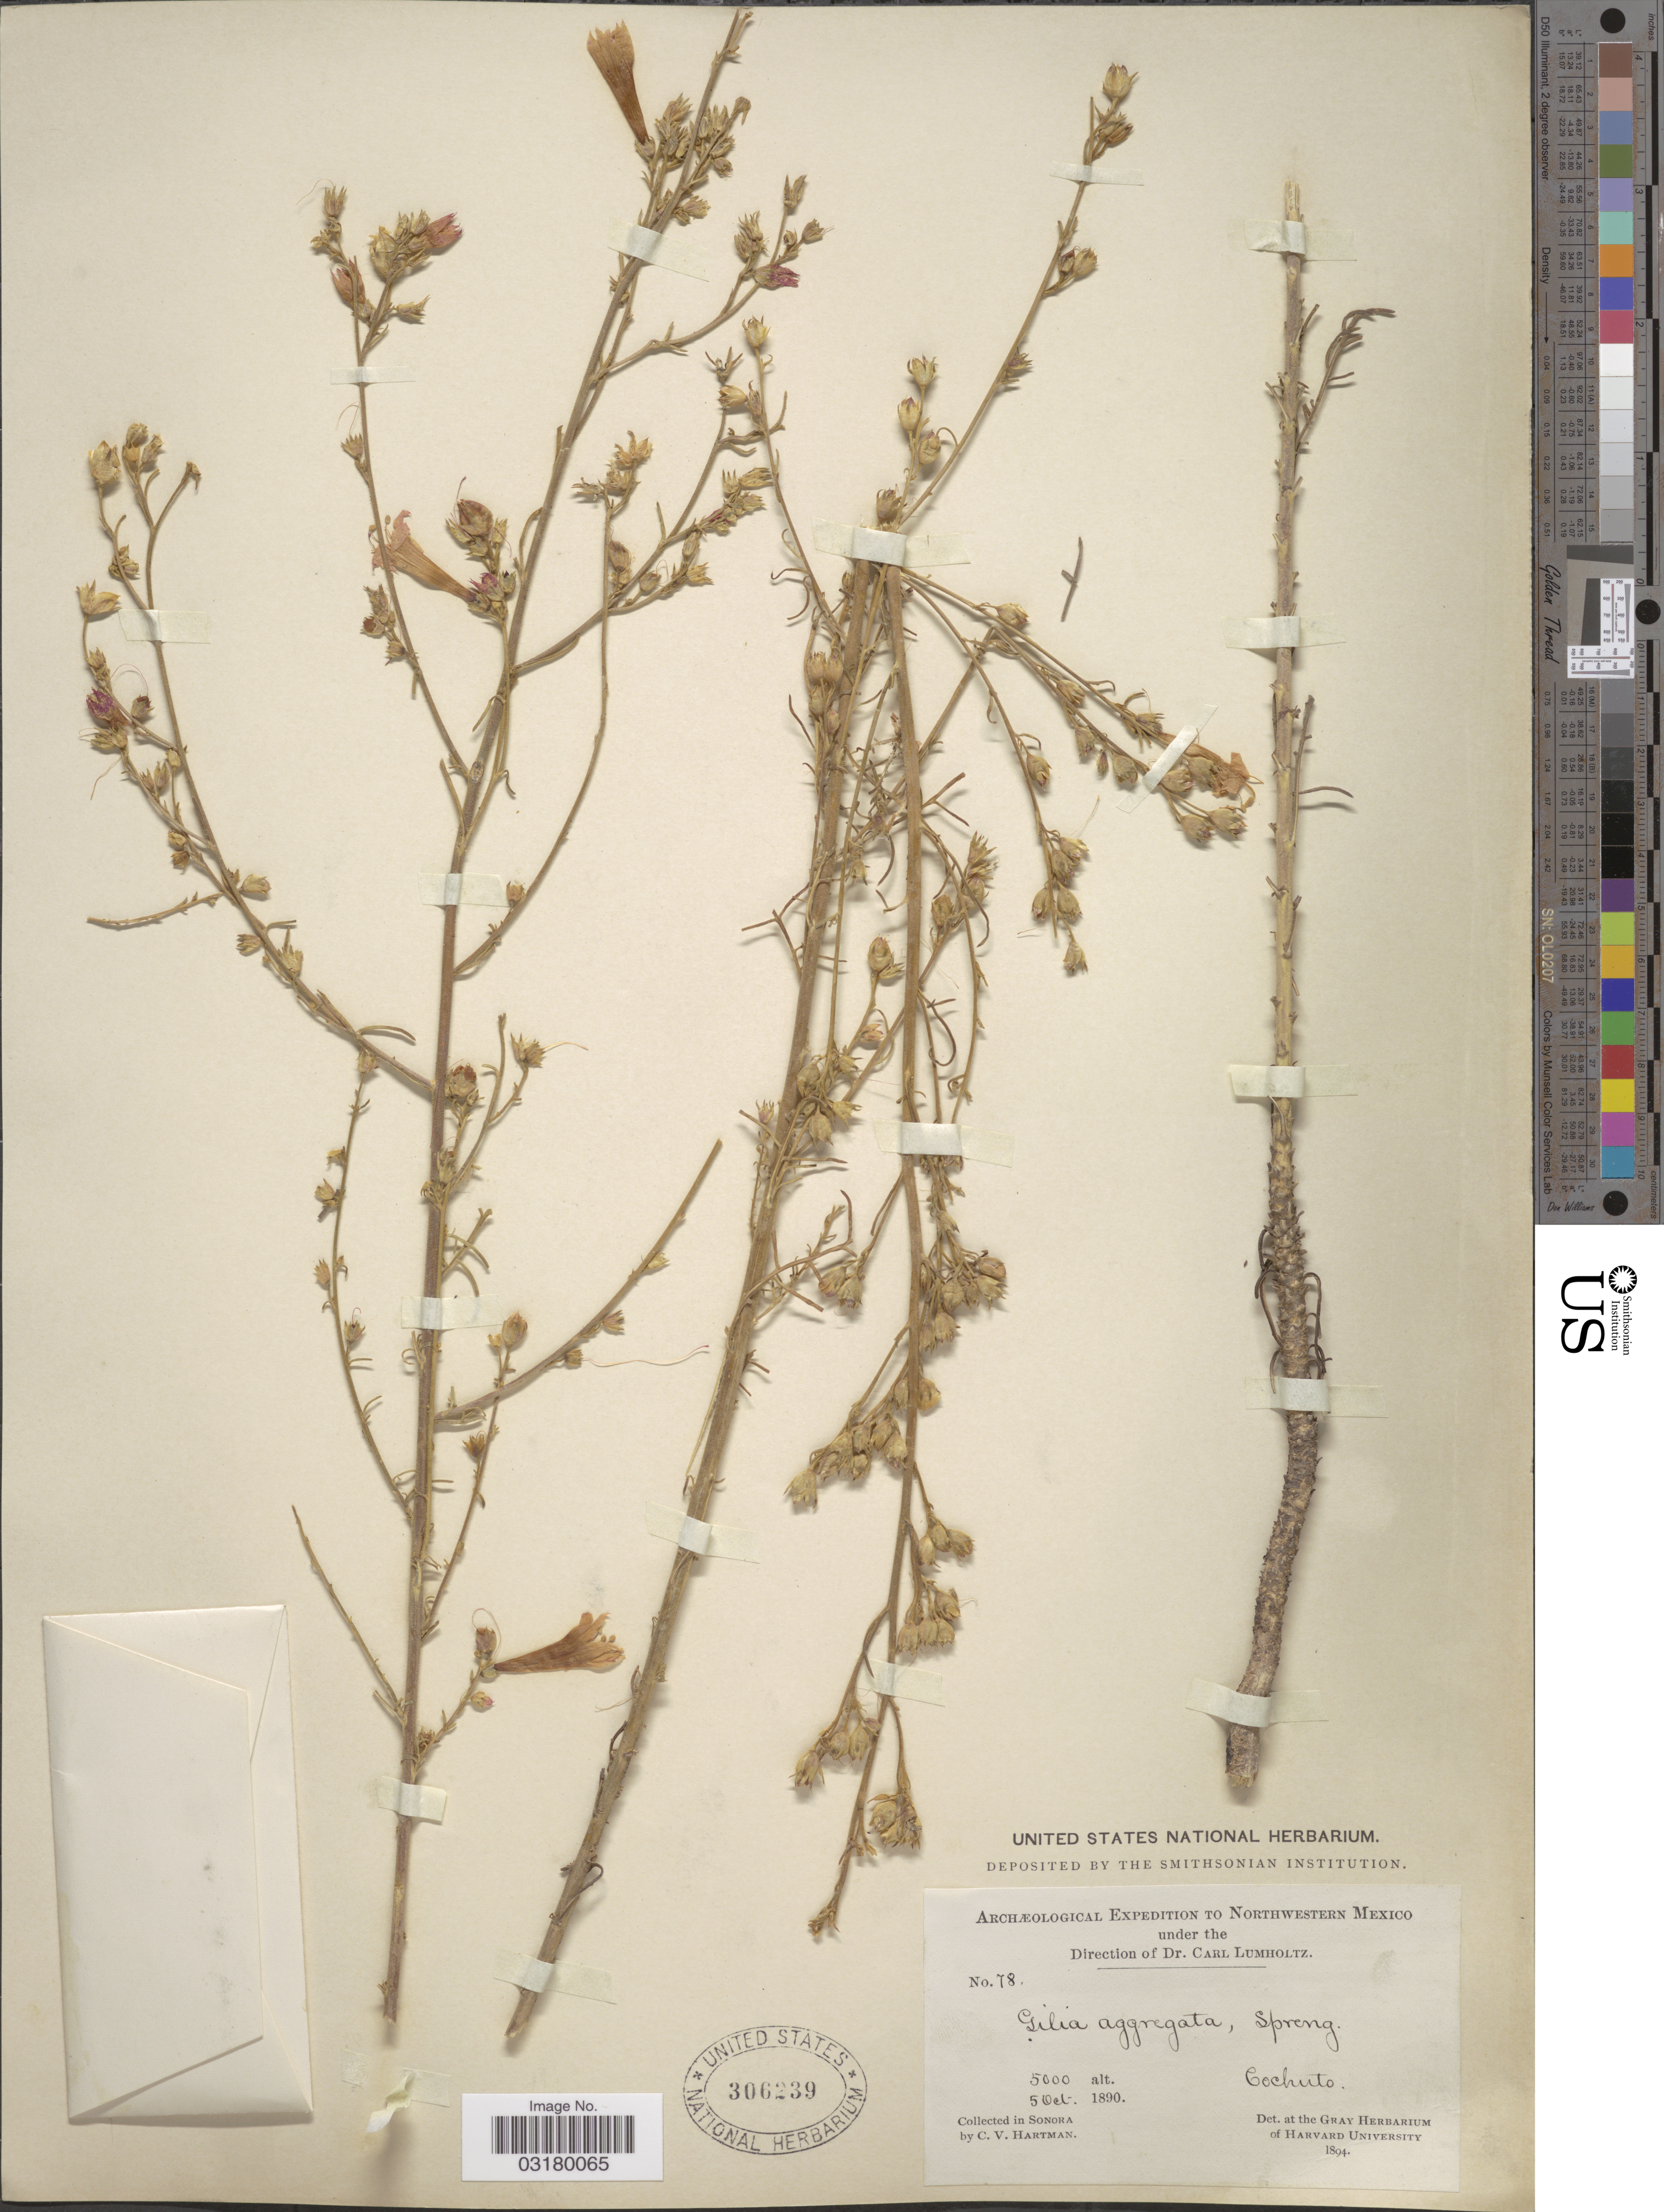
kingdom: Plantae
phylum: Tracheophyta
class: Magnoliopsida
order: Ericales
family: Polemoniaceae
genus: Ipomopsis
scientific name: Ipomopsis aggregata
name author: (Pursh) V.E. Grant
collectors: C. V. Hartman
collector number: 78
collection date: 1890-10-05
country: Mexico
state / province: Sonora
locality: Northwestern Mexico. Cochuto.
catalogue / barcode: US 306239